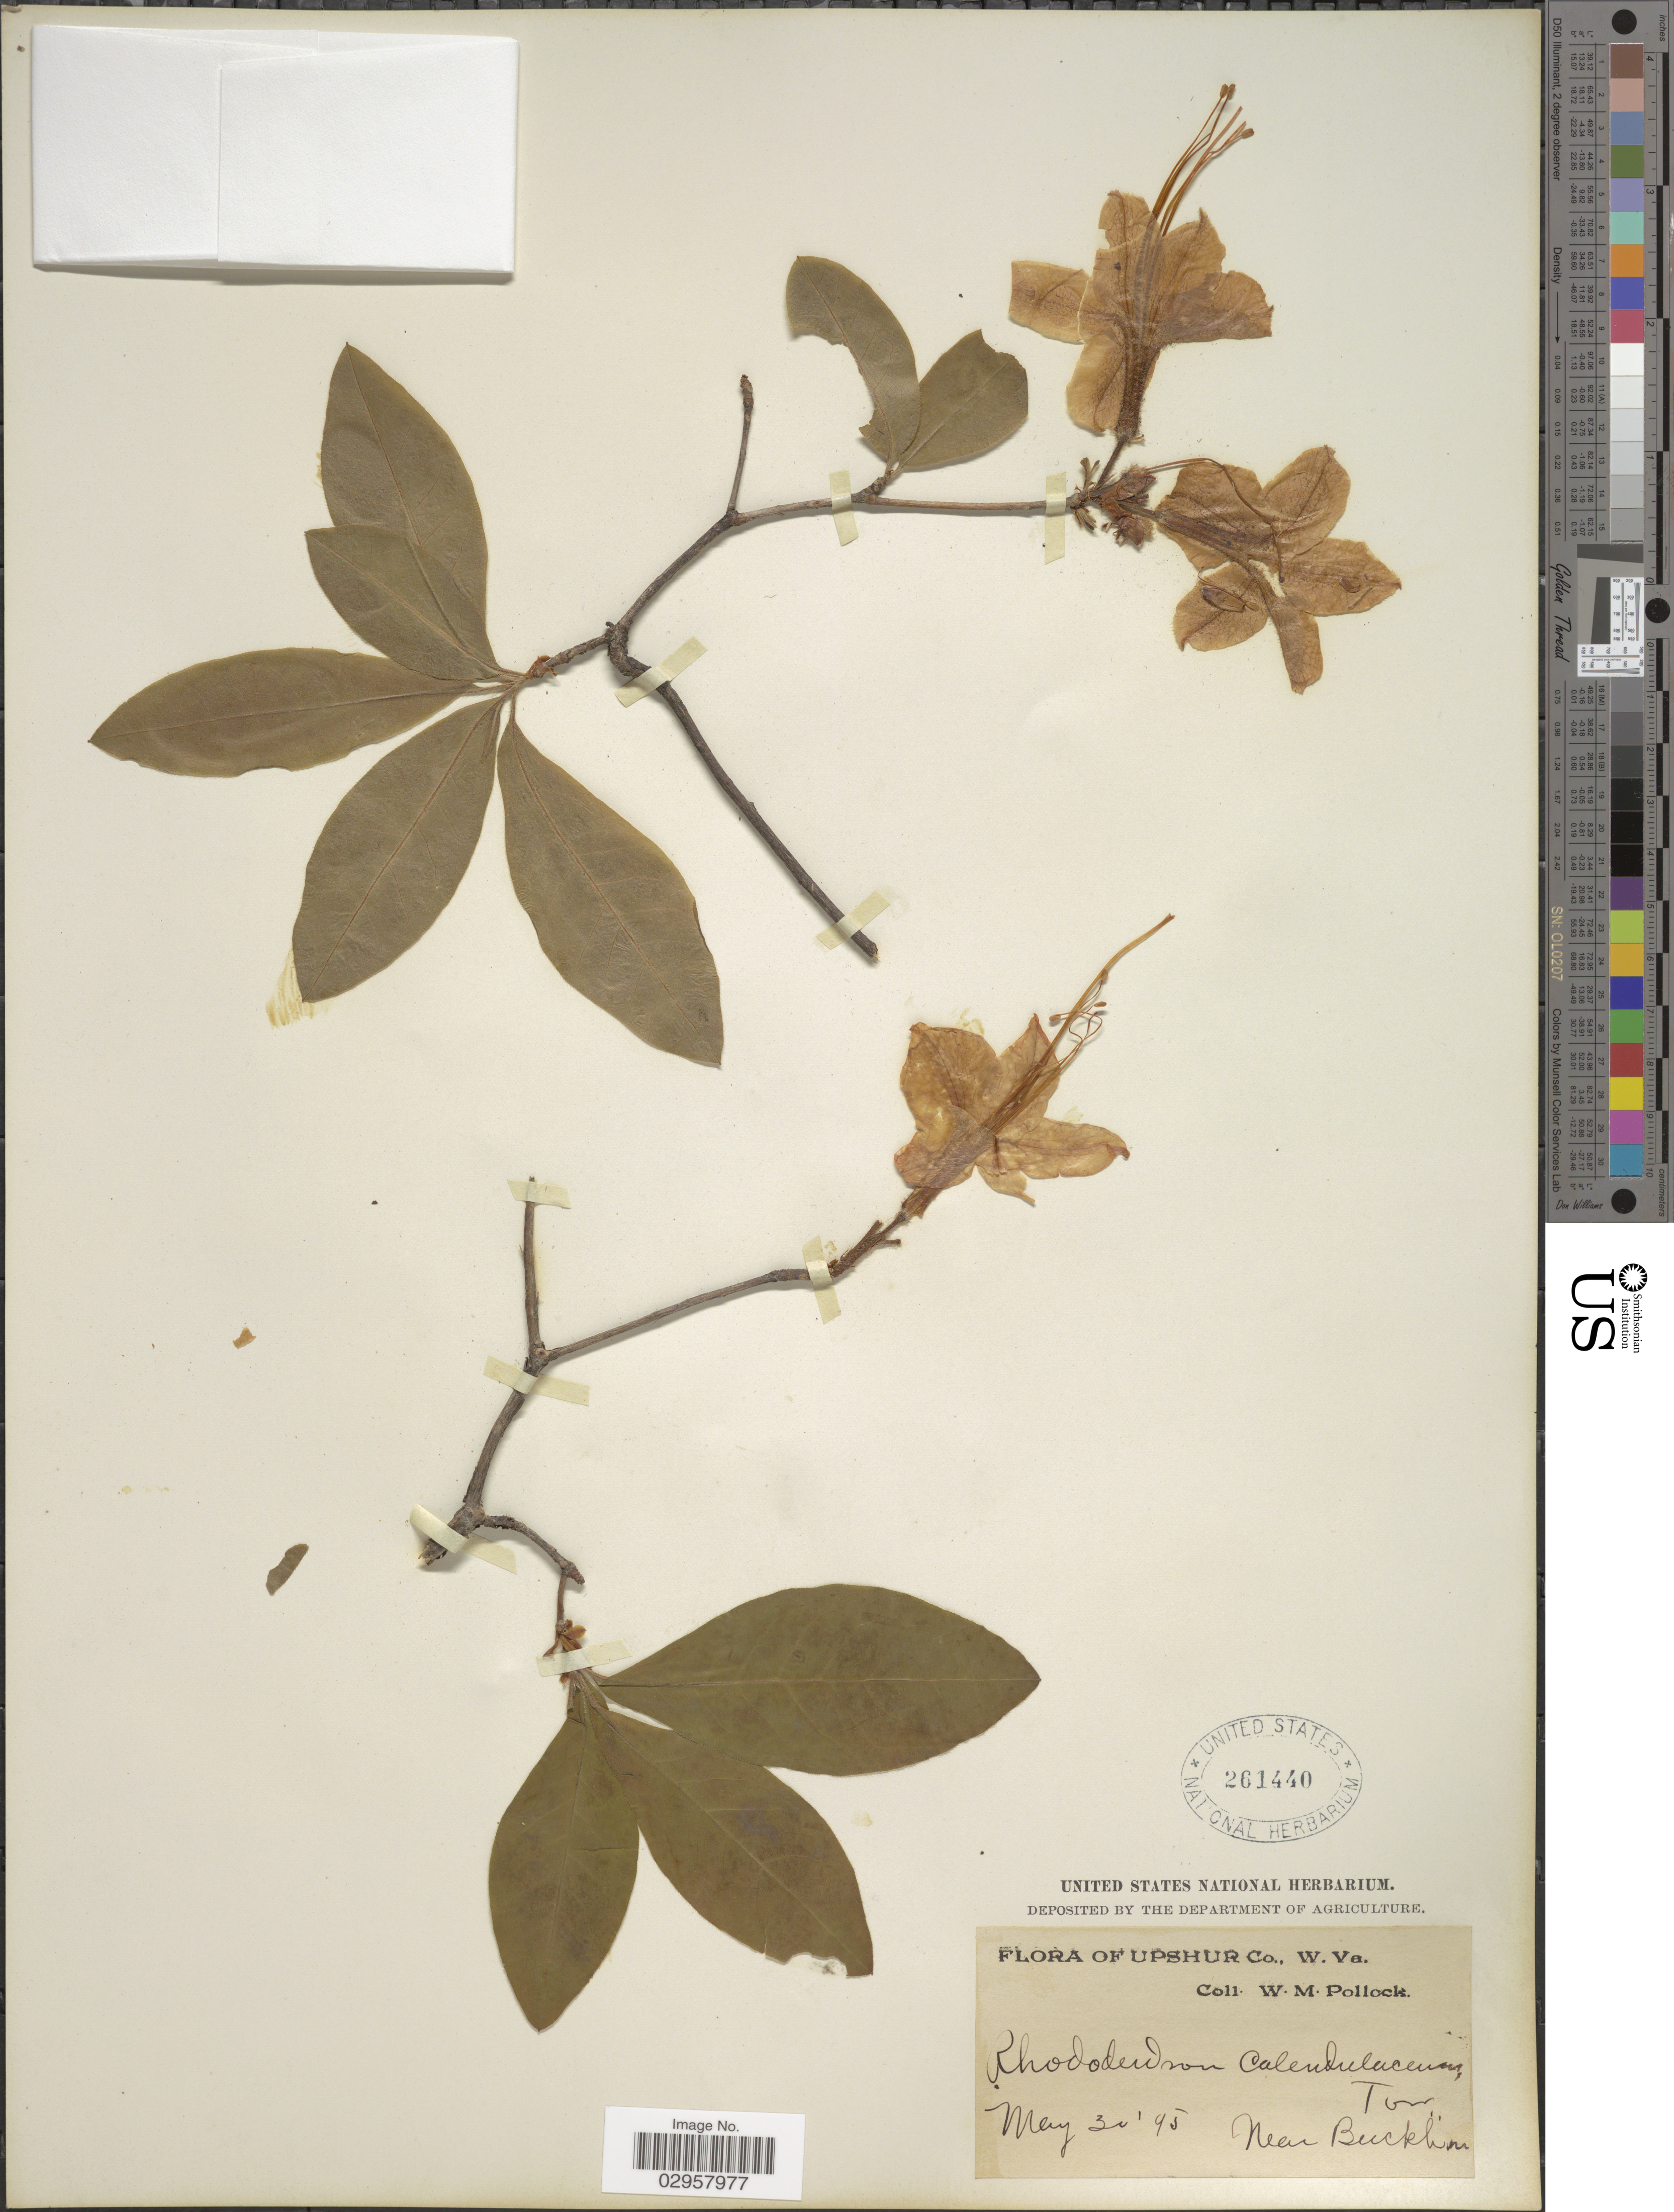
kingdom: Plantae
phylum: Tracheophyta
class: Magnoliopsida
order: Ericales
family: Ericaceae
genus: Rhododendron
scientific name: Rhododendron calendulaceum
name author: (Michx.) Torr.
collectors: W. M. Pollock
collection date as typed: Transcribed d/m/y: 30/5/95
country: United States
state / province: West Virginia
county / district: Upshur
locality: Near Bucklin.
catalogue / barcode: US 261440